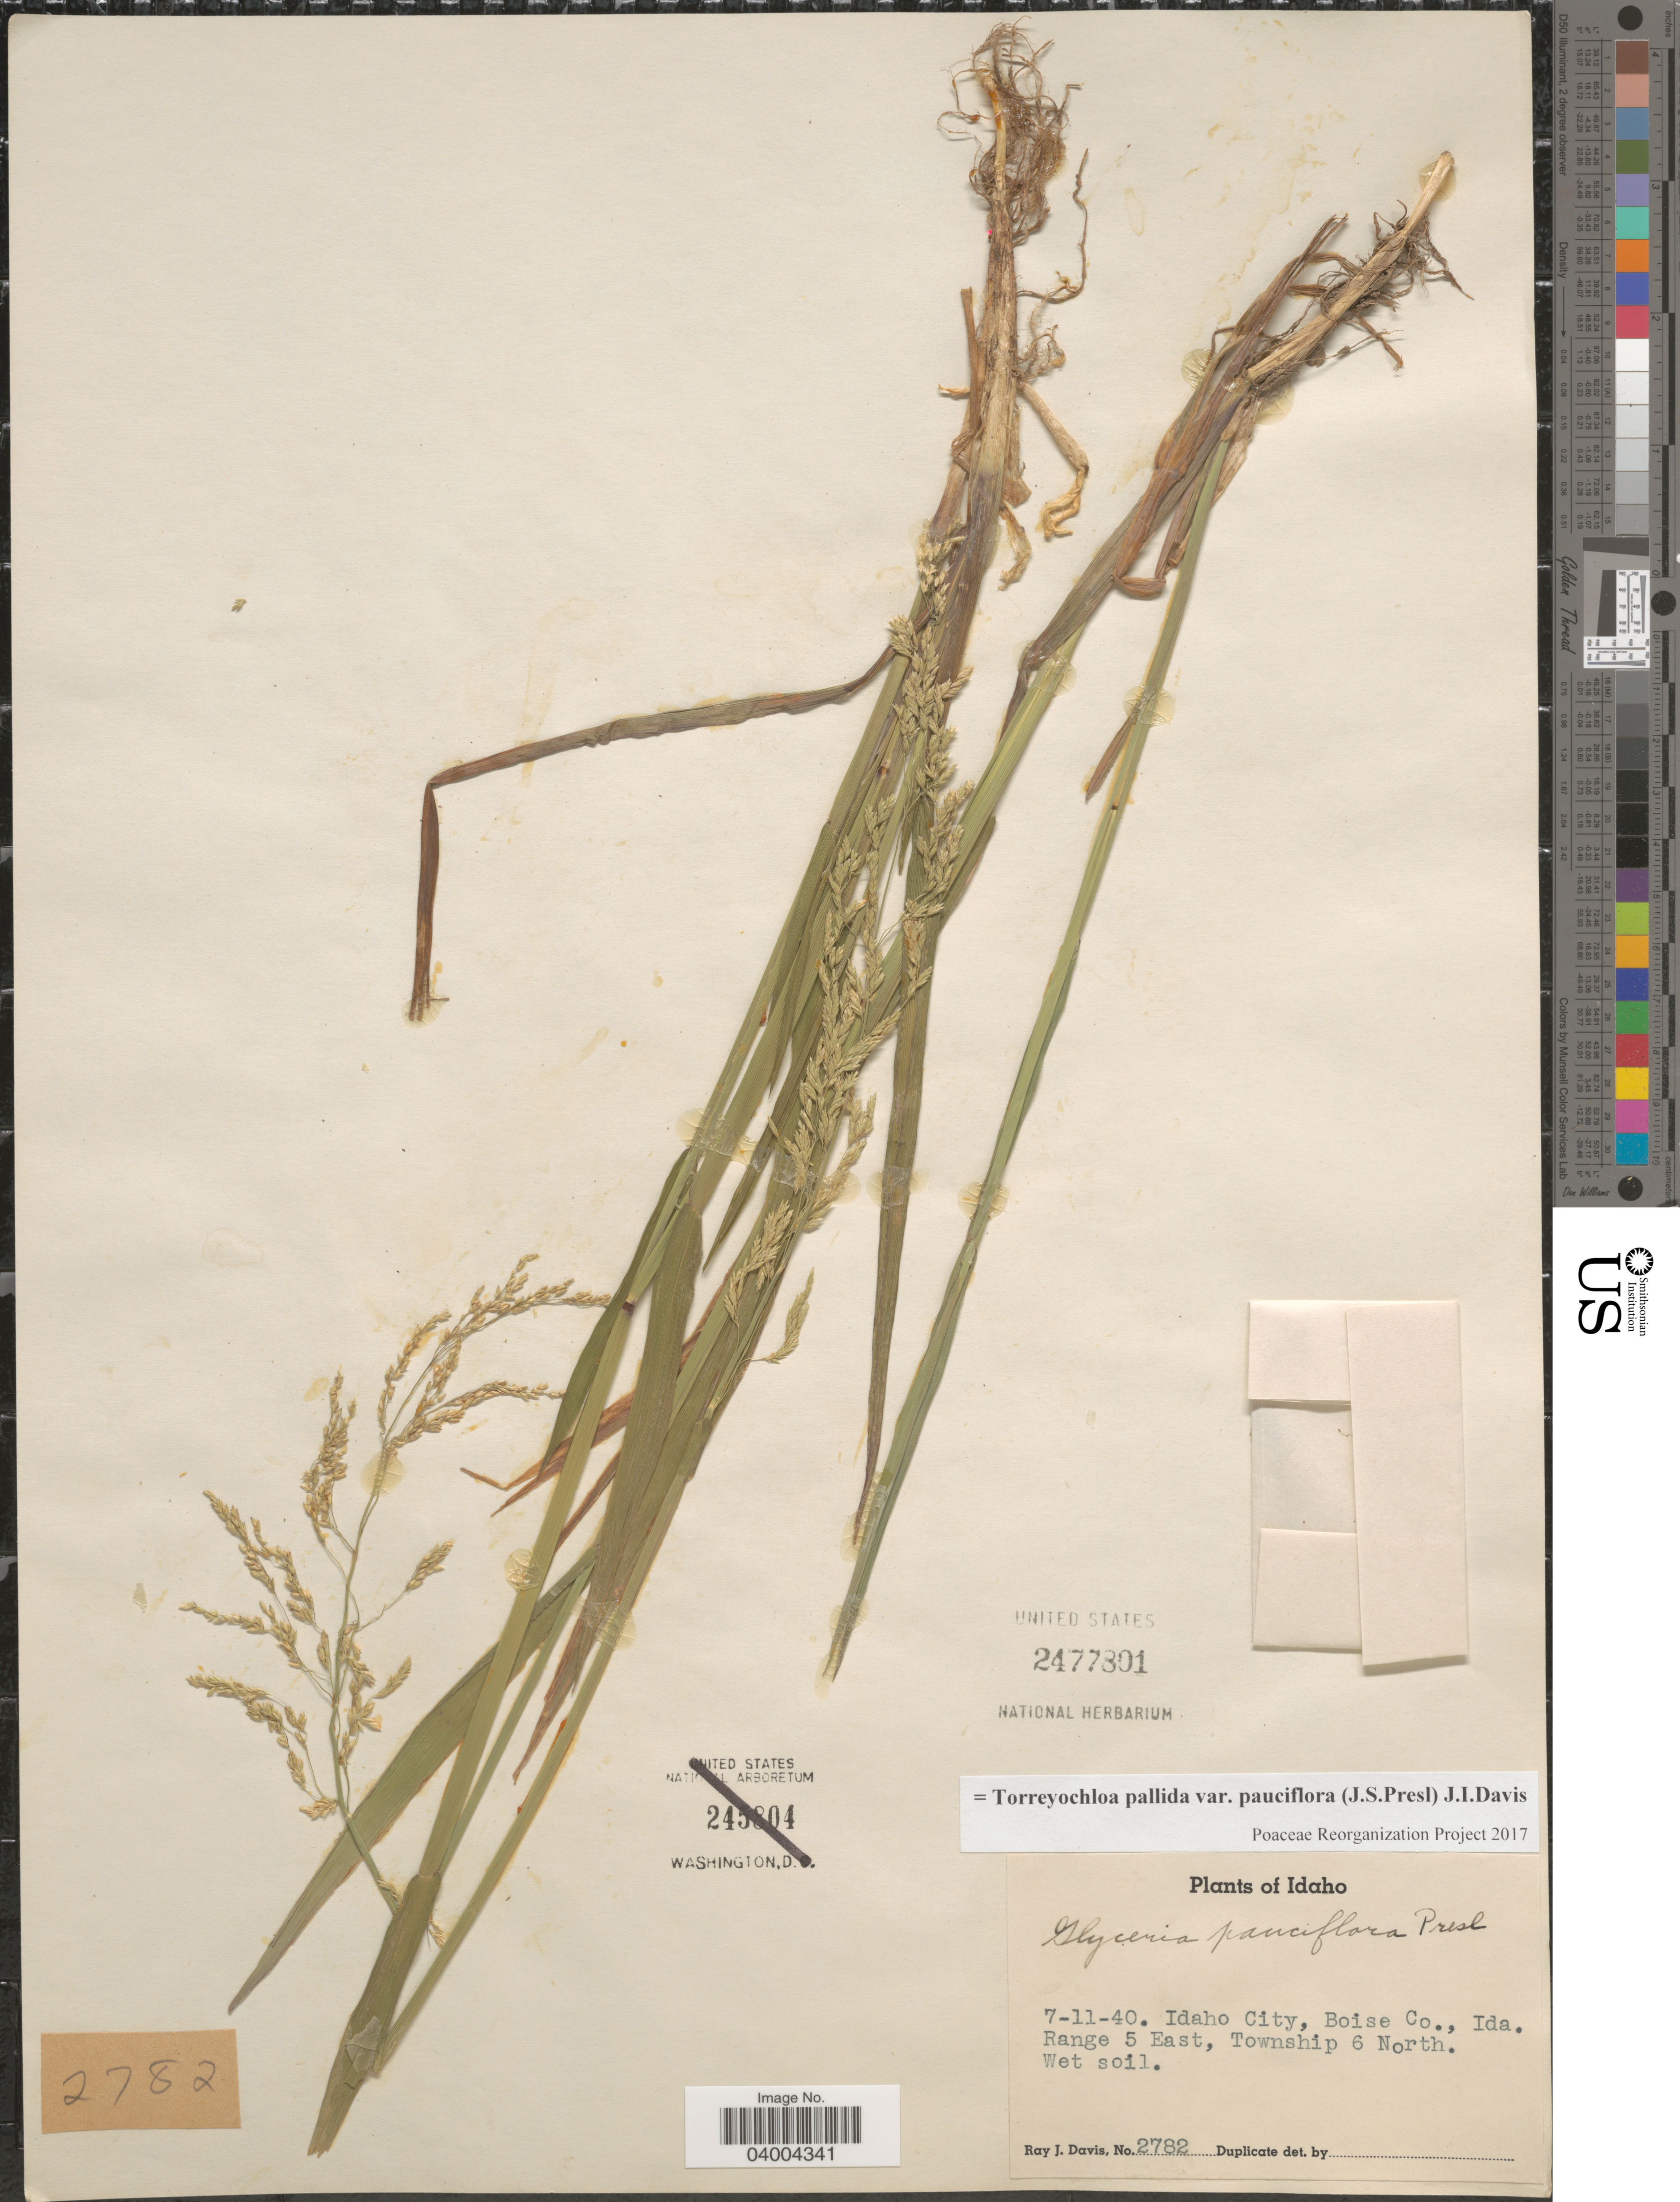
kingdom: Plantae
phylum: Tracheophyta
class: Liliopsida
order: Poales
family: Poaceae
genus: Torreyochloa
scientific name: Torreyochloa pallida var. pauciflora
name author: (J. Presl) J.I. Davis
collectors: R. Davis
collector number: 2782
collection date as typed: Transcribed d/m/y: 11/7/40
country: United States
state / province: Idaho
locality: Idaho City, Boise Co., Ida. Range 5 East, Township 6 North.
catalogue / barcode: US 2477801